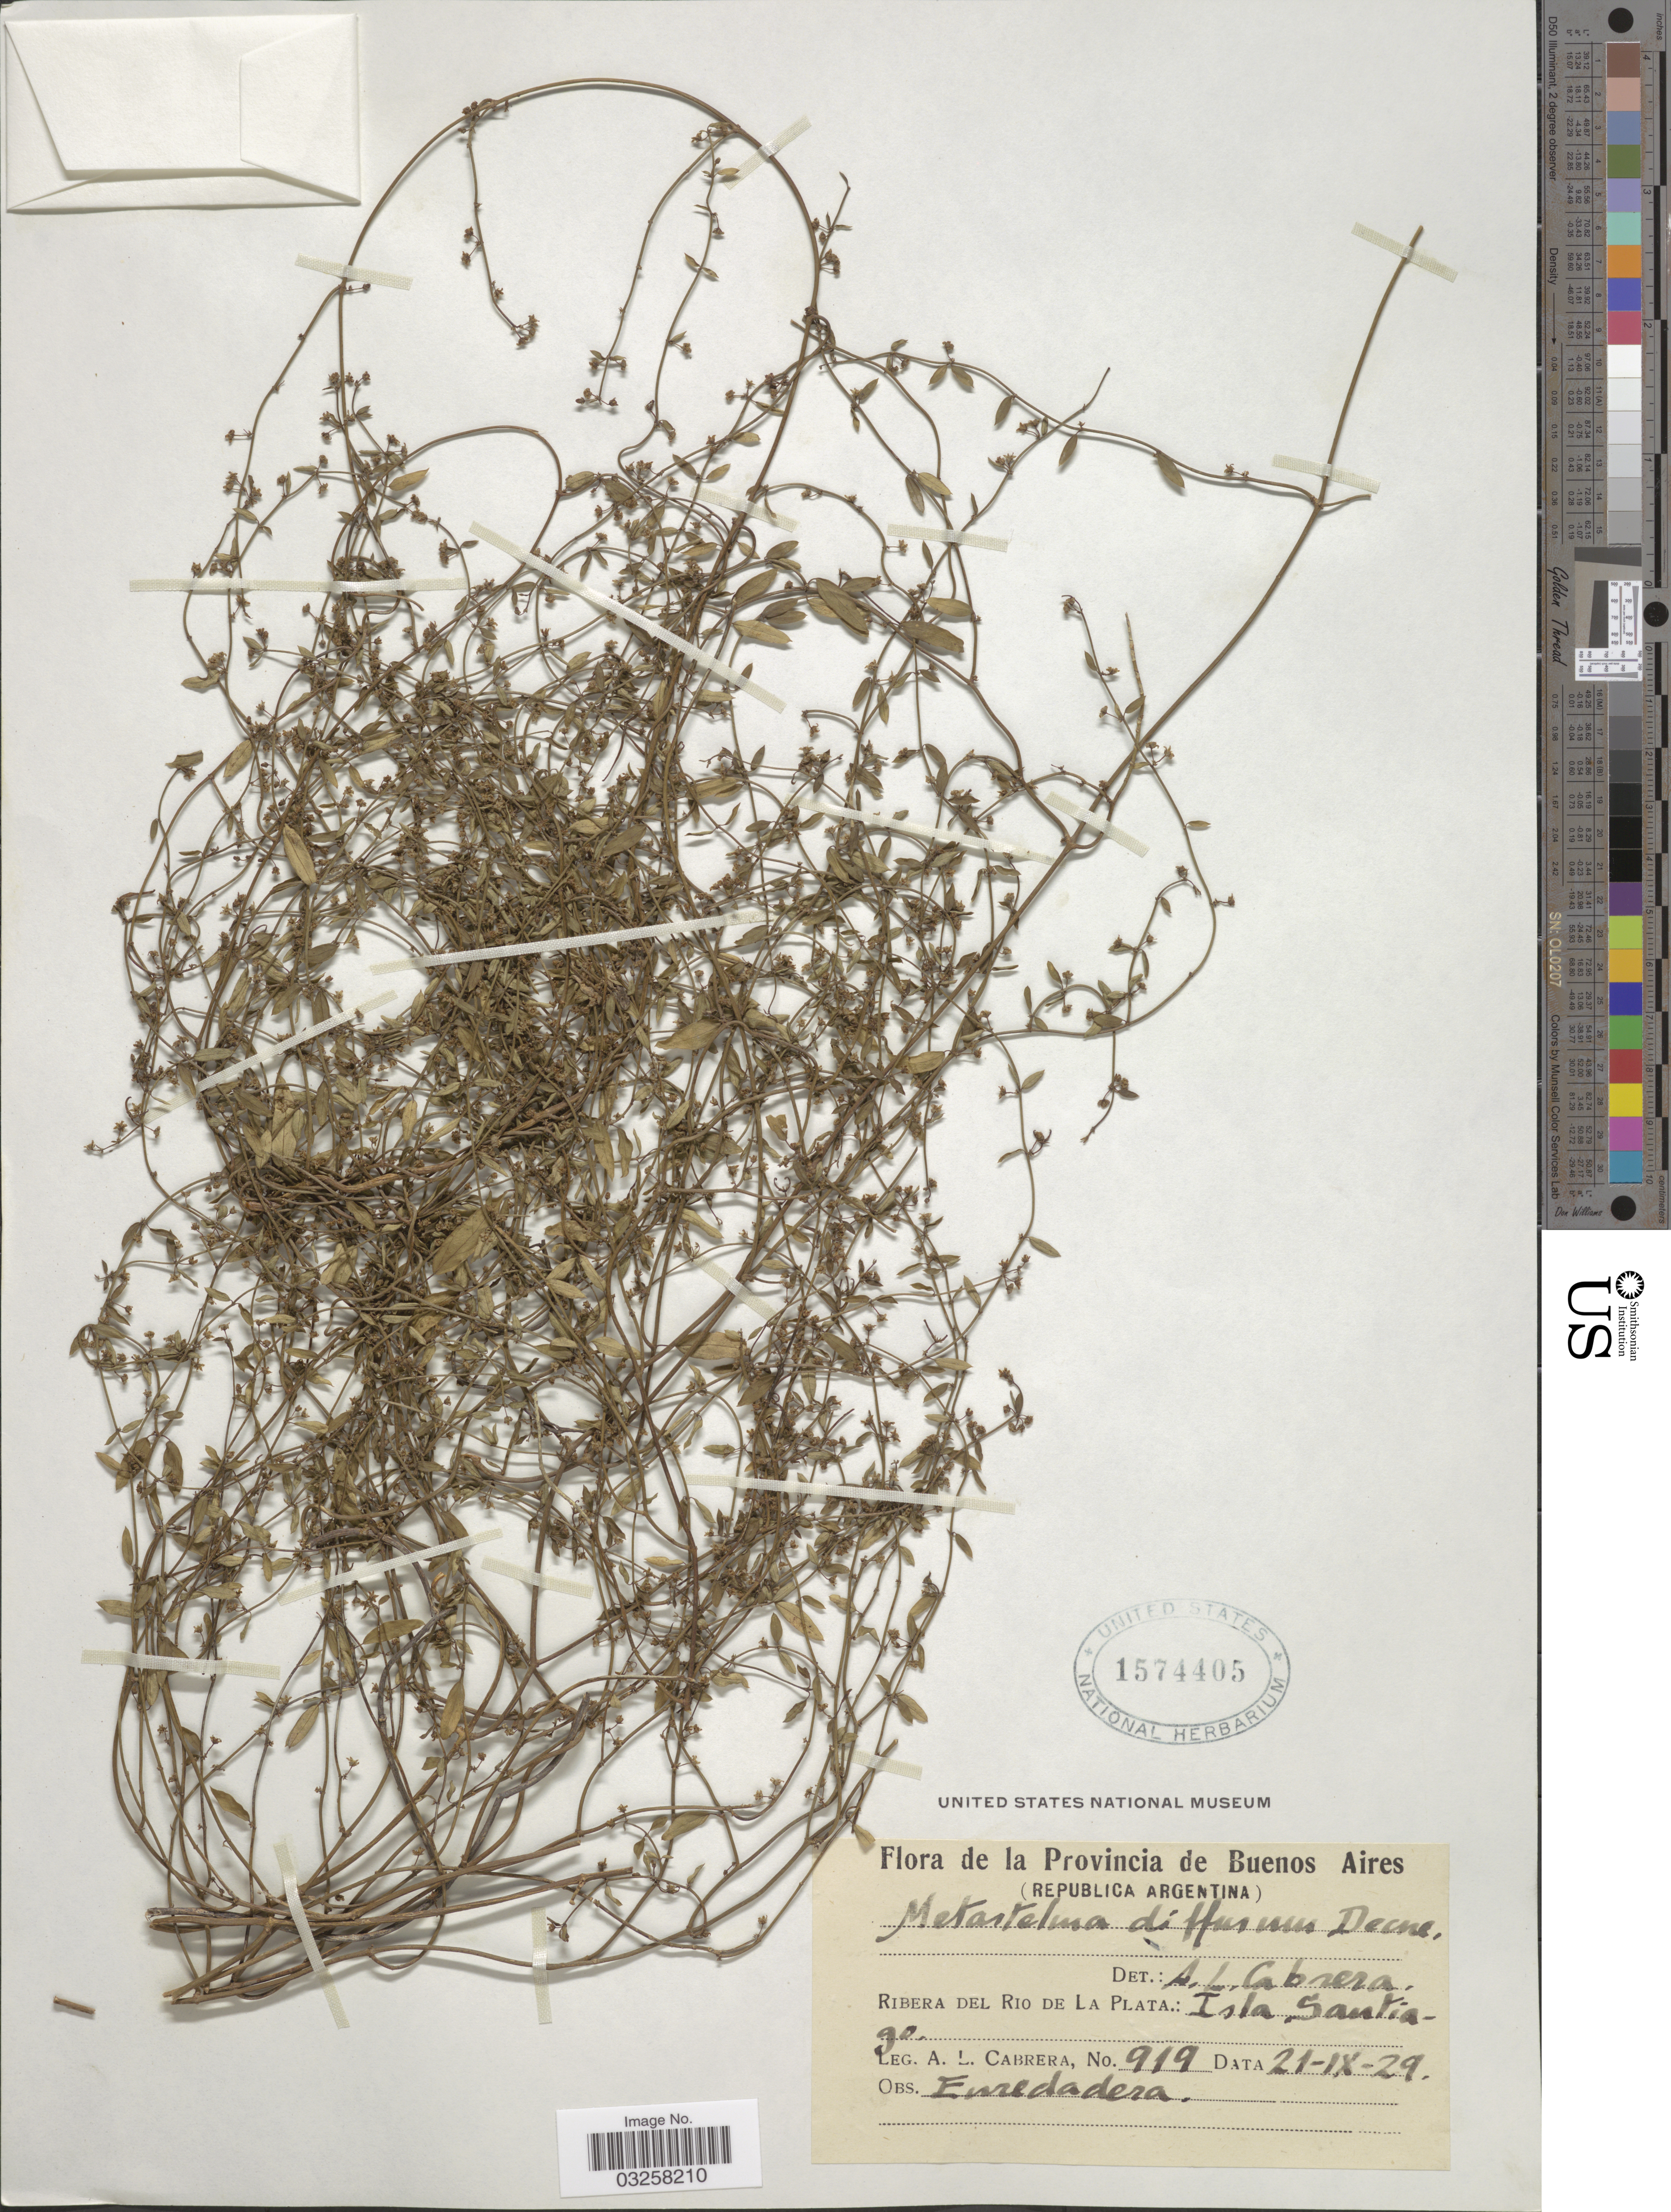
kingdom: Plantae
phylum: Tracheophyta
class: Magnoliopsida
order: Gentianales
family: Apocynaceae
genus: Metastelma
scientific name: Metastelma diffusum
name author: (Gillies ex Hook. & Arn.) Decne.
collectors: A. L. Cabrera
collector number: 919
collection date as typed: Transcribed d/m/y: 21/9/29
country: Argentina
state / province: Buenos Aires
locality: Ribera del Rio de La Plata: Isla Santiago.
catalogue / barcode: US 1574405